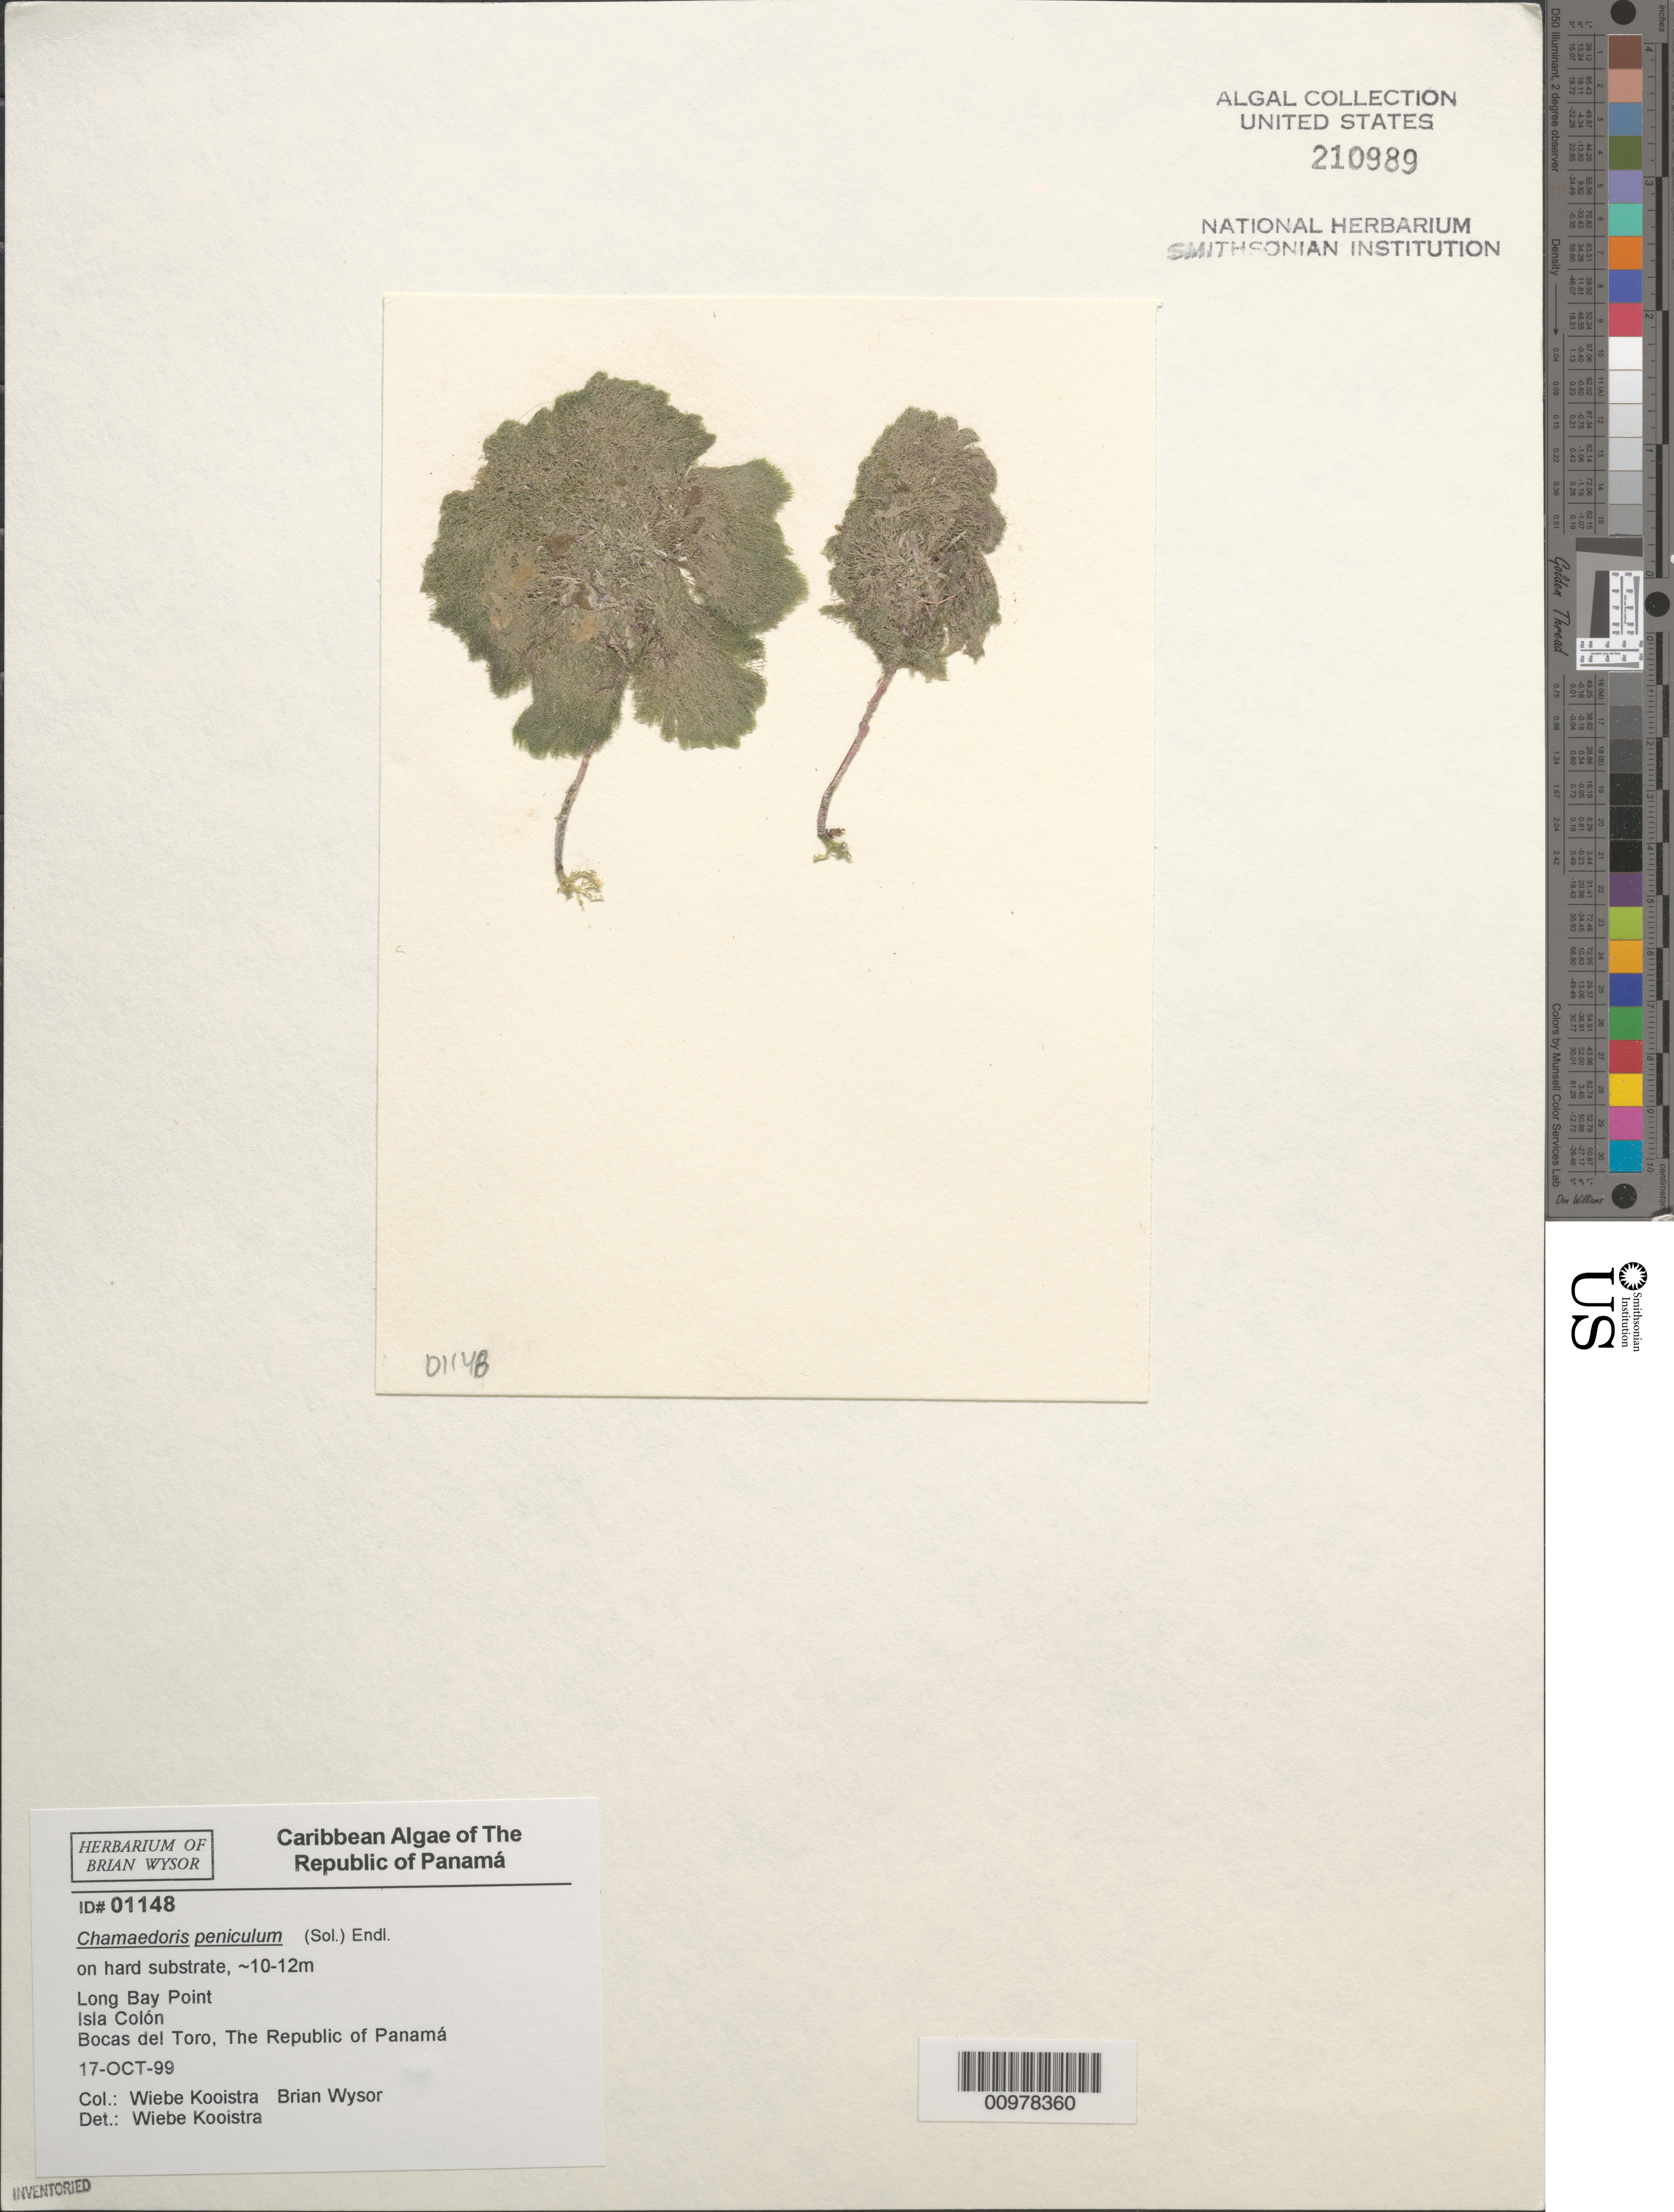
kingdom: Plantae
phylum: Chlorophyta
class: Ulvophyceae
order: Siphonocladales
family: Siphonocladaceae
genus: Chamaedoris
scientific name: Chamaedoris peniculum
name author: (J. Ellis & Sol.) Kuntze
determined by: Kooistra, Wiebe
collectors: B. Wysor & W. Kooistra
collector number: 01148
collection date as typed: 17 Oct 1999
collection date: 1999-10-17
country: Panama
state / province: Bocas del Toro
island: Colón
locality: Long Bay Point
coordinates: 9 24' 00" N, 82 13' 39" W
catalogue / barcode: US 210989